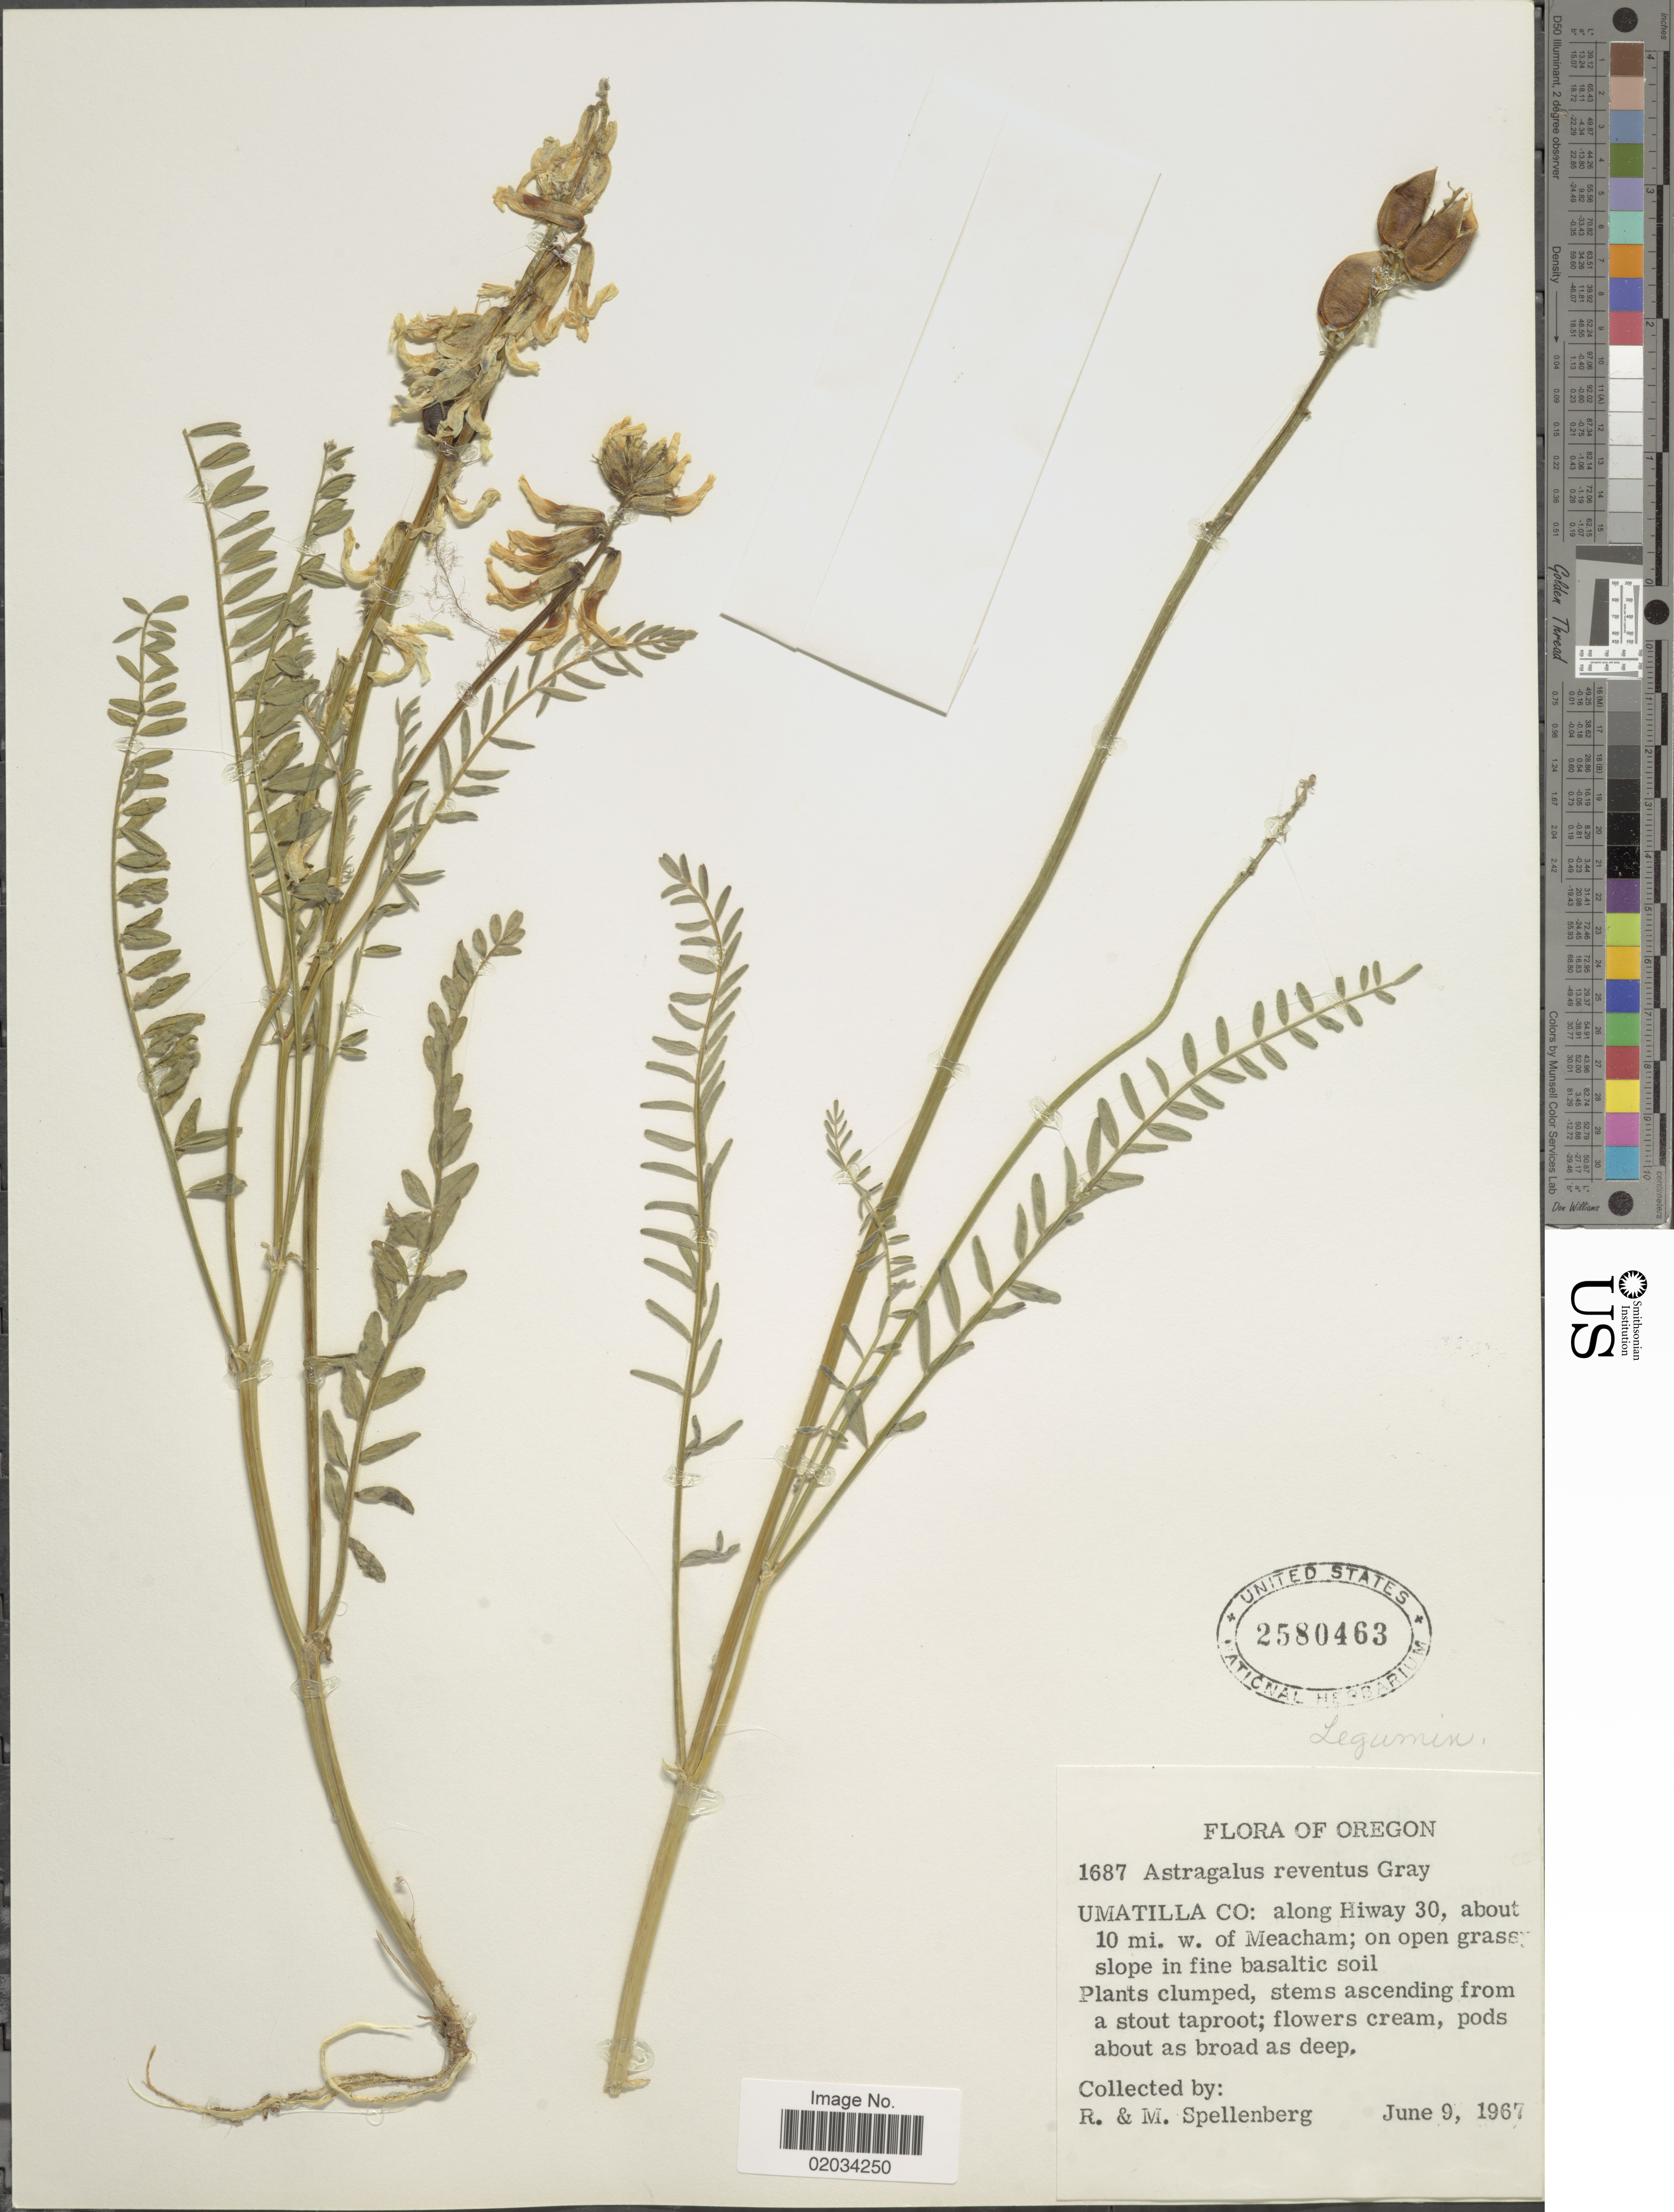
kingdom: Plantae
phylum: Tracheophyta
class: Magnoliopsida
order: Fabales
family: Fabaceae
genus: Astragalus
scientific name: Astragalus reventus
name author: A. Gray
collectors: R. Spellenberg & Spellenberg, M.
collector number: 1687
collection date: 1967-06-09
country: United States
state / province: Oregon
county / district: Umatilla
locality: Umatilla Co: along Hiway 30, about 10 mi. w. of Meacham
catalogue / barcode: US 2580463